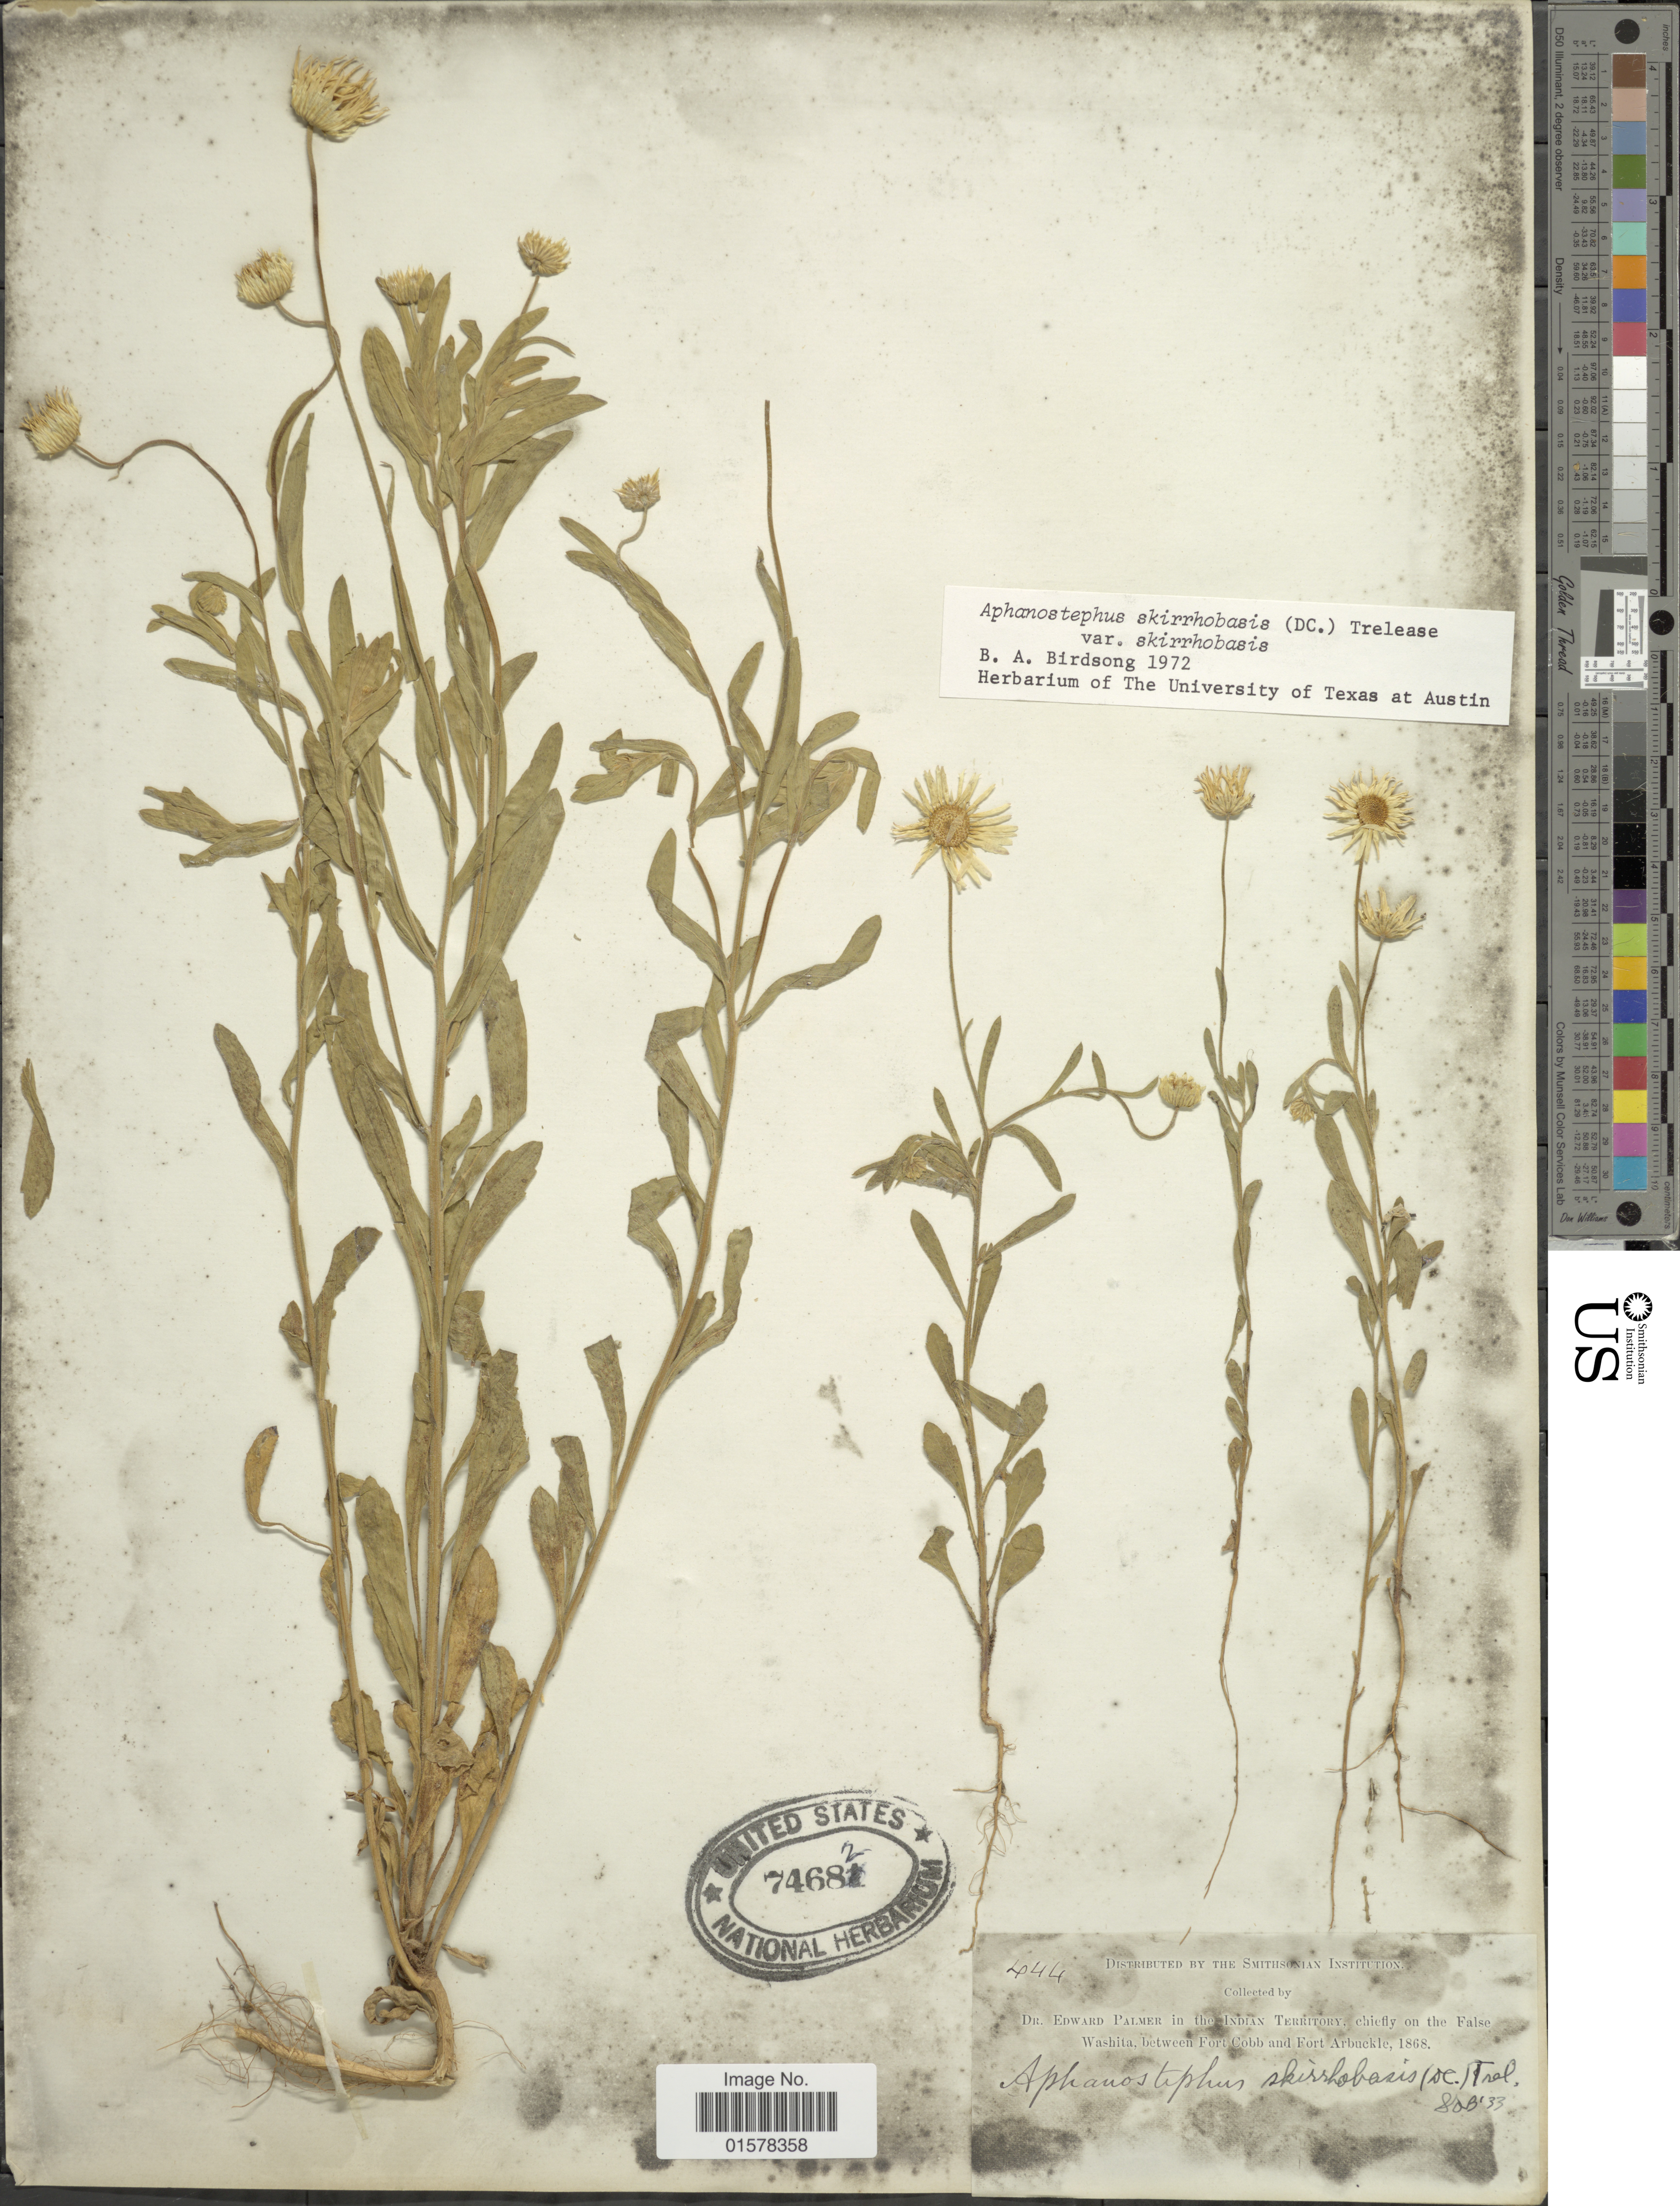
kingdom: Plantae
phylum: Tracheophyta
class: Magnoliopsida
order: Asterales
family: Asteraceae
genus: Aphanostephus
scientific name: Aphanostephus skirrhobasis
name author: (DC.) Trel. ex Coville & Branner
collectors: E. Palmer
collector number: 4044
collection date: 1868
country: United States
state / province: Oklahoma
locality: Indian Territory, chiefly in the False Washita, between Fort Cobb and Fort Arbuckle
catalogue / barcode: US 74682